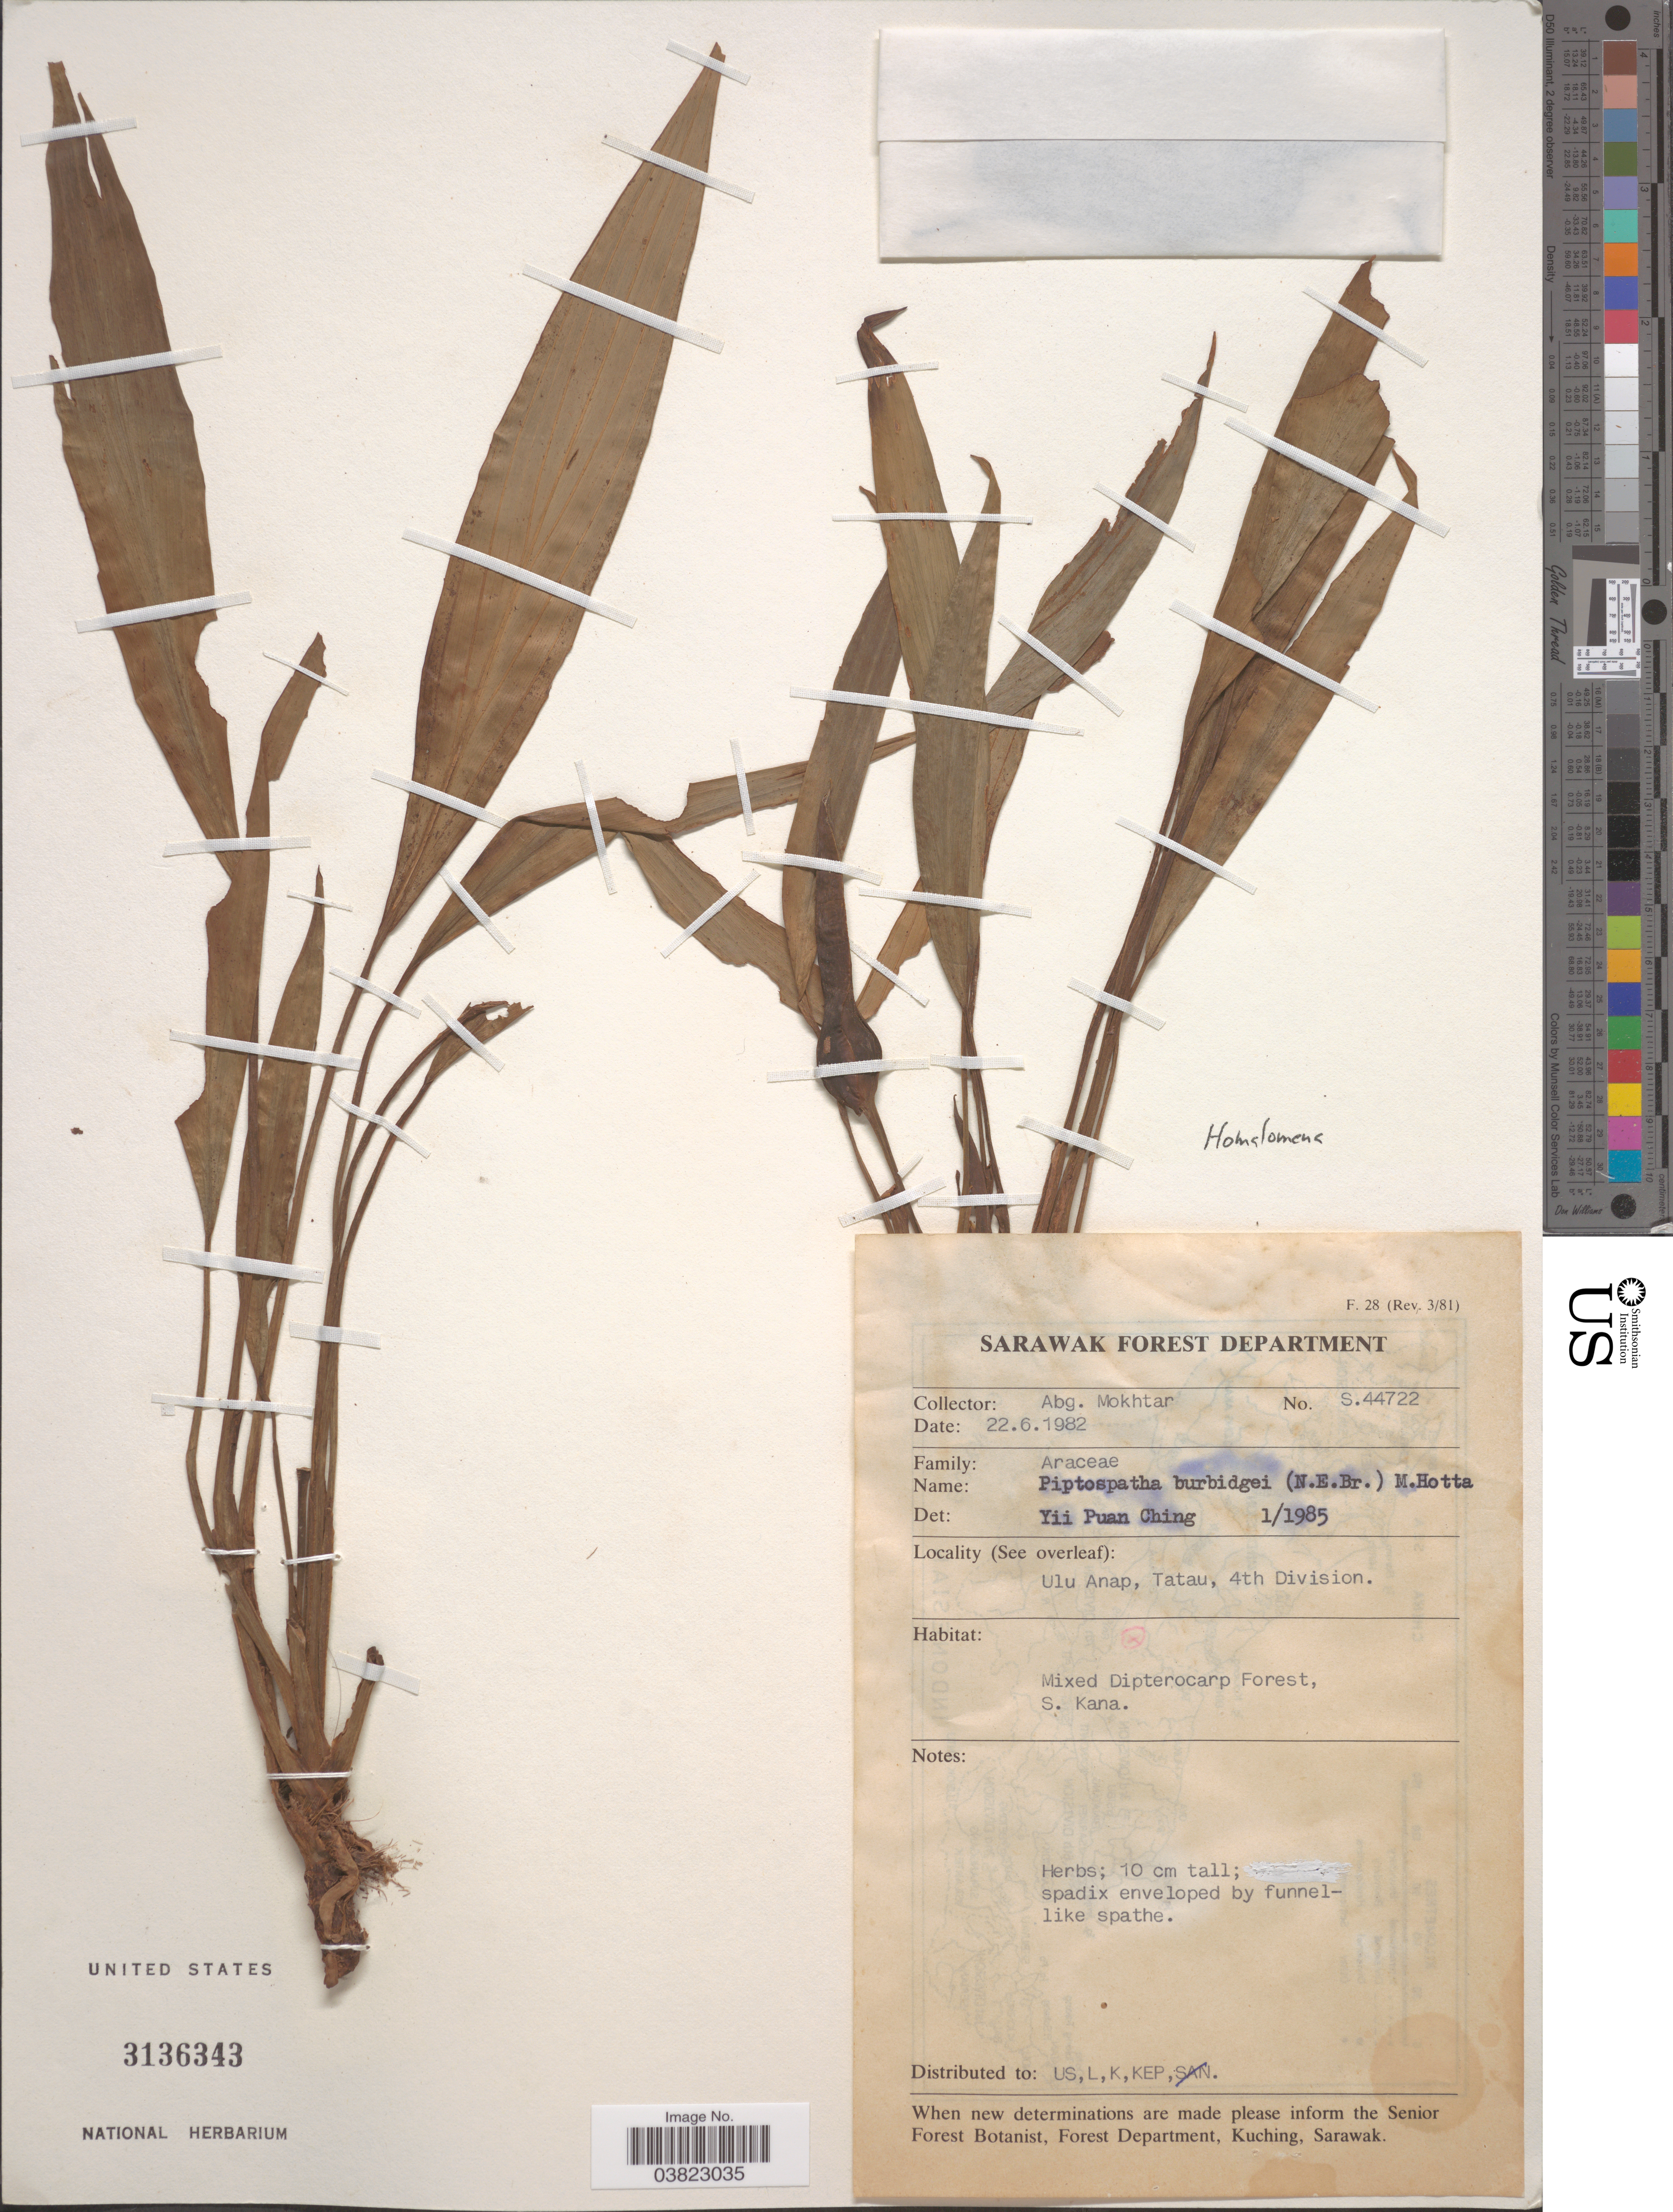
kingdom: Plantae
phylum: Tracheophyta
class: Liliopsida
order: Alismatales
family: Araceae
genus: Homalomena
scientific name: Homalomena sp.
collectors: A. Mokhtar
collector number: S.44722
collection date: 1982-06-22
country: Malaysia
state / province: Sarawak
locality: Ulu Anap, Tatau, 4th Division. S Kana.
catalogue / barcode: US 3136343